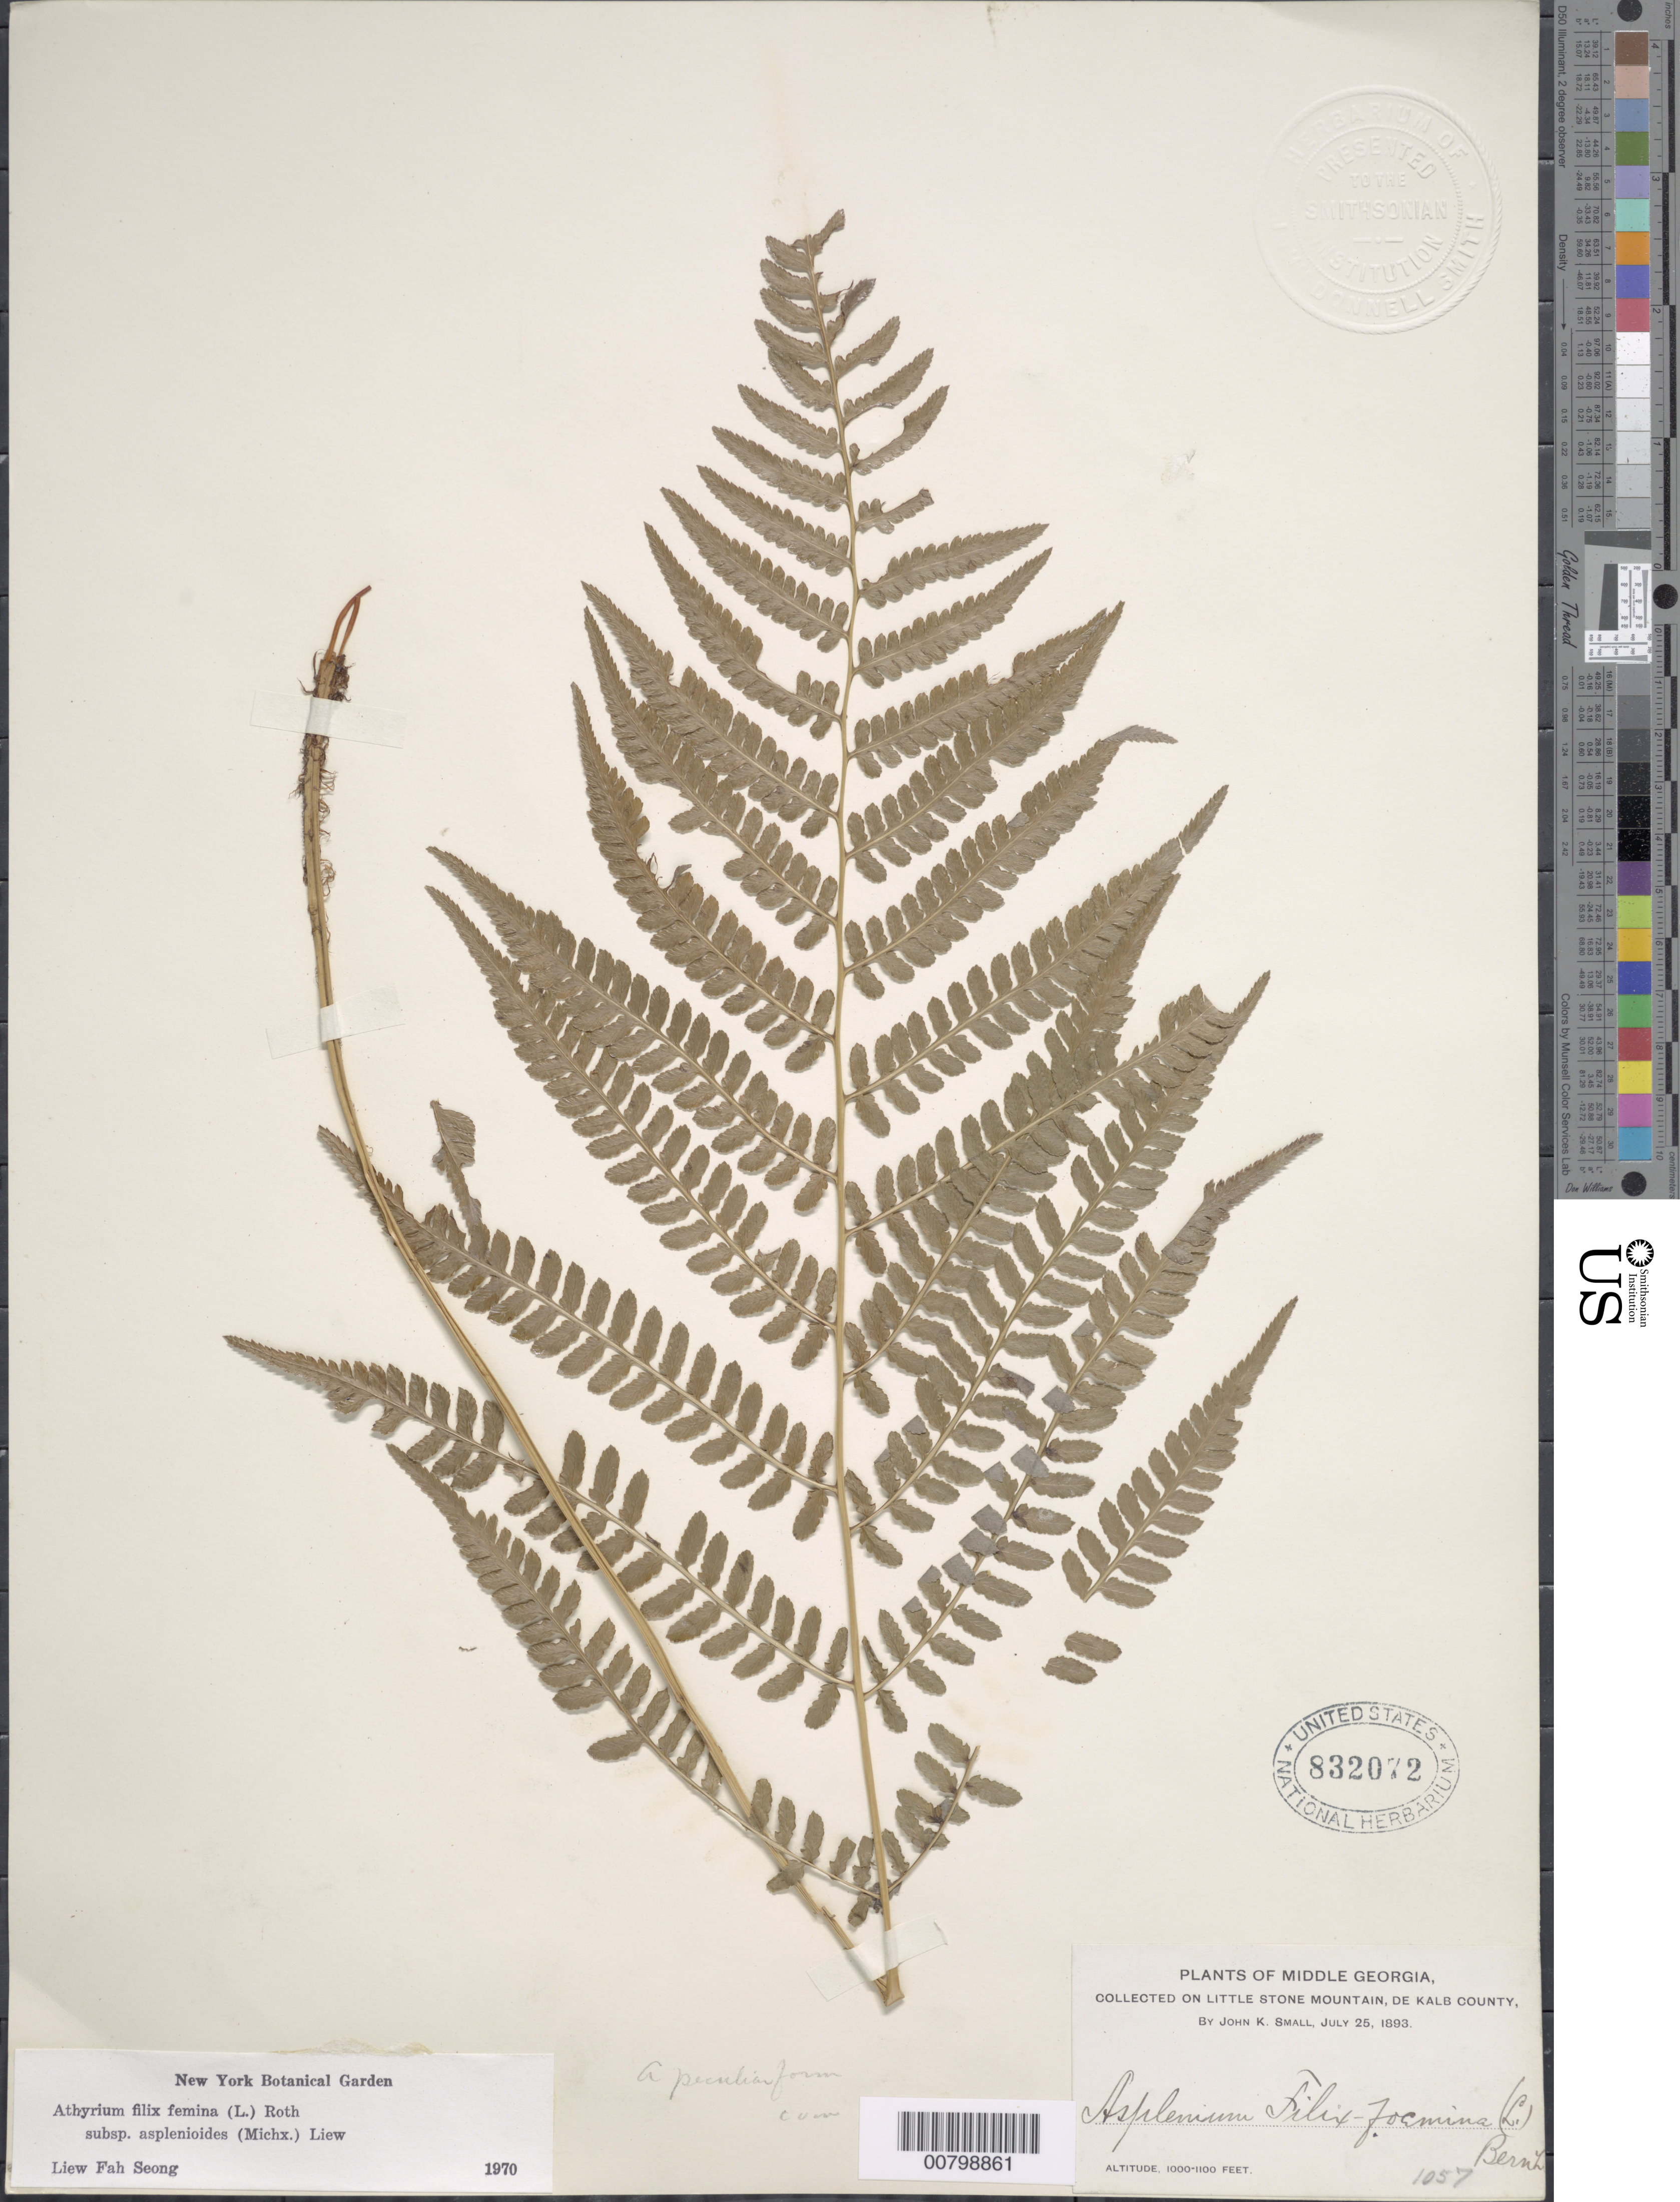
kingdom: Plantae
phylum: Tracheophyta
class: Polypodiopsida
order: Polypodiales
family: Athyriaceae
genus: Athyrium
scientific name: Athyrium filix-femina subsp. asplenioides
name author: (Michx.) Hultén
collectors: J. K. Small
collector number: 1057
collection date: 1893-07-25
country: United States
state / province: Georgia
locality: Middle Georgia, Little Stone Mountain, De Kalb County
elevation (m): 305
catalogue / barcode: US 832072